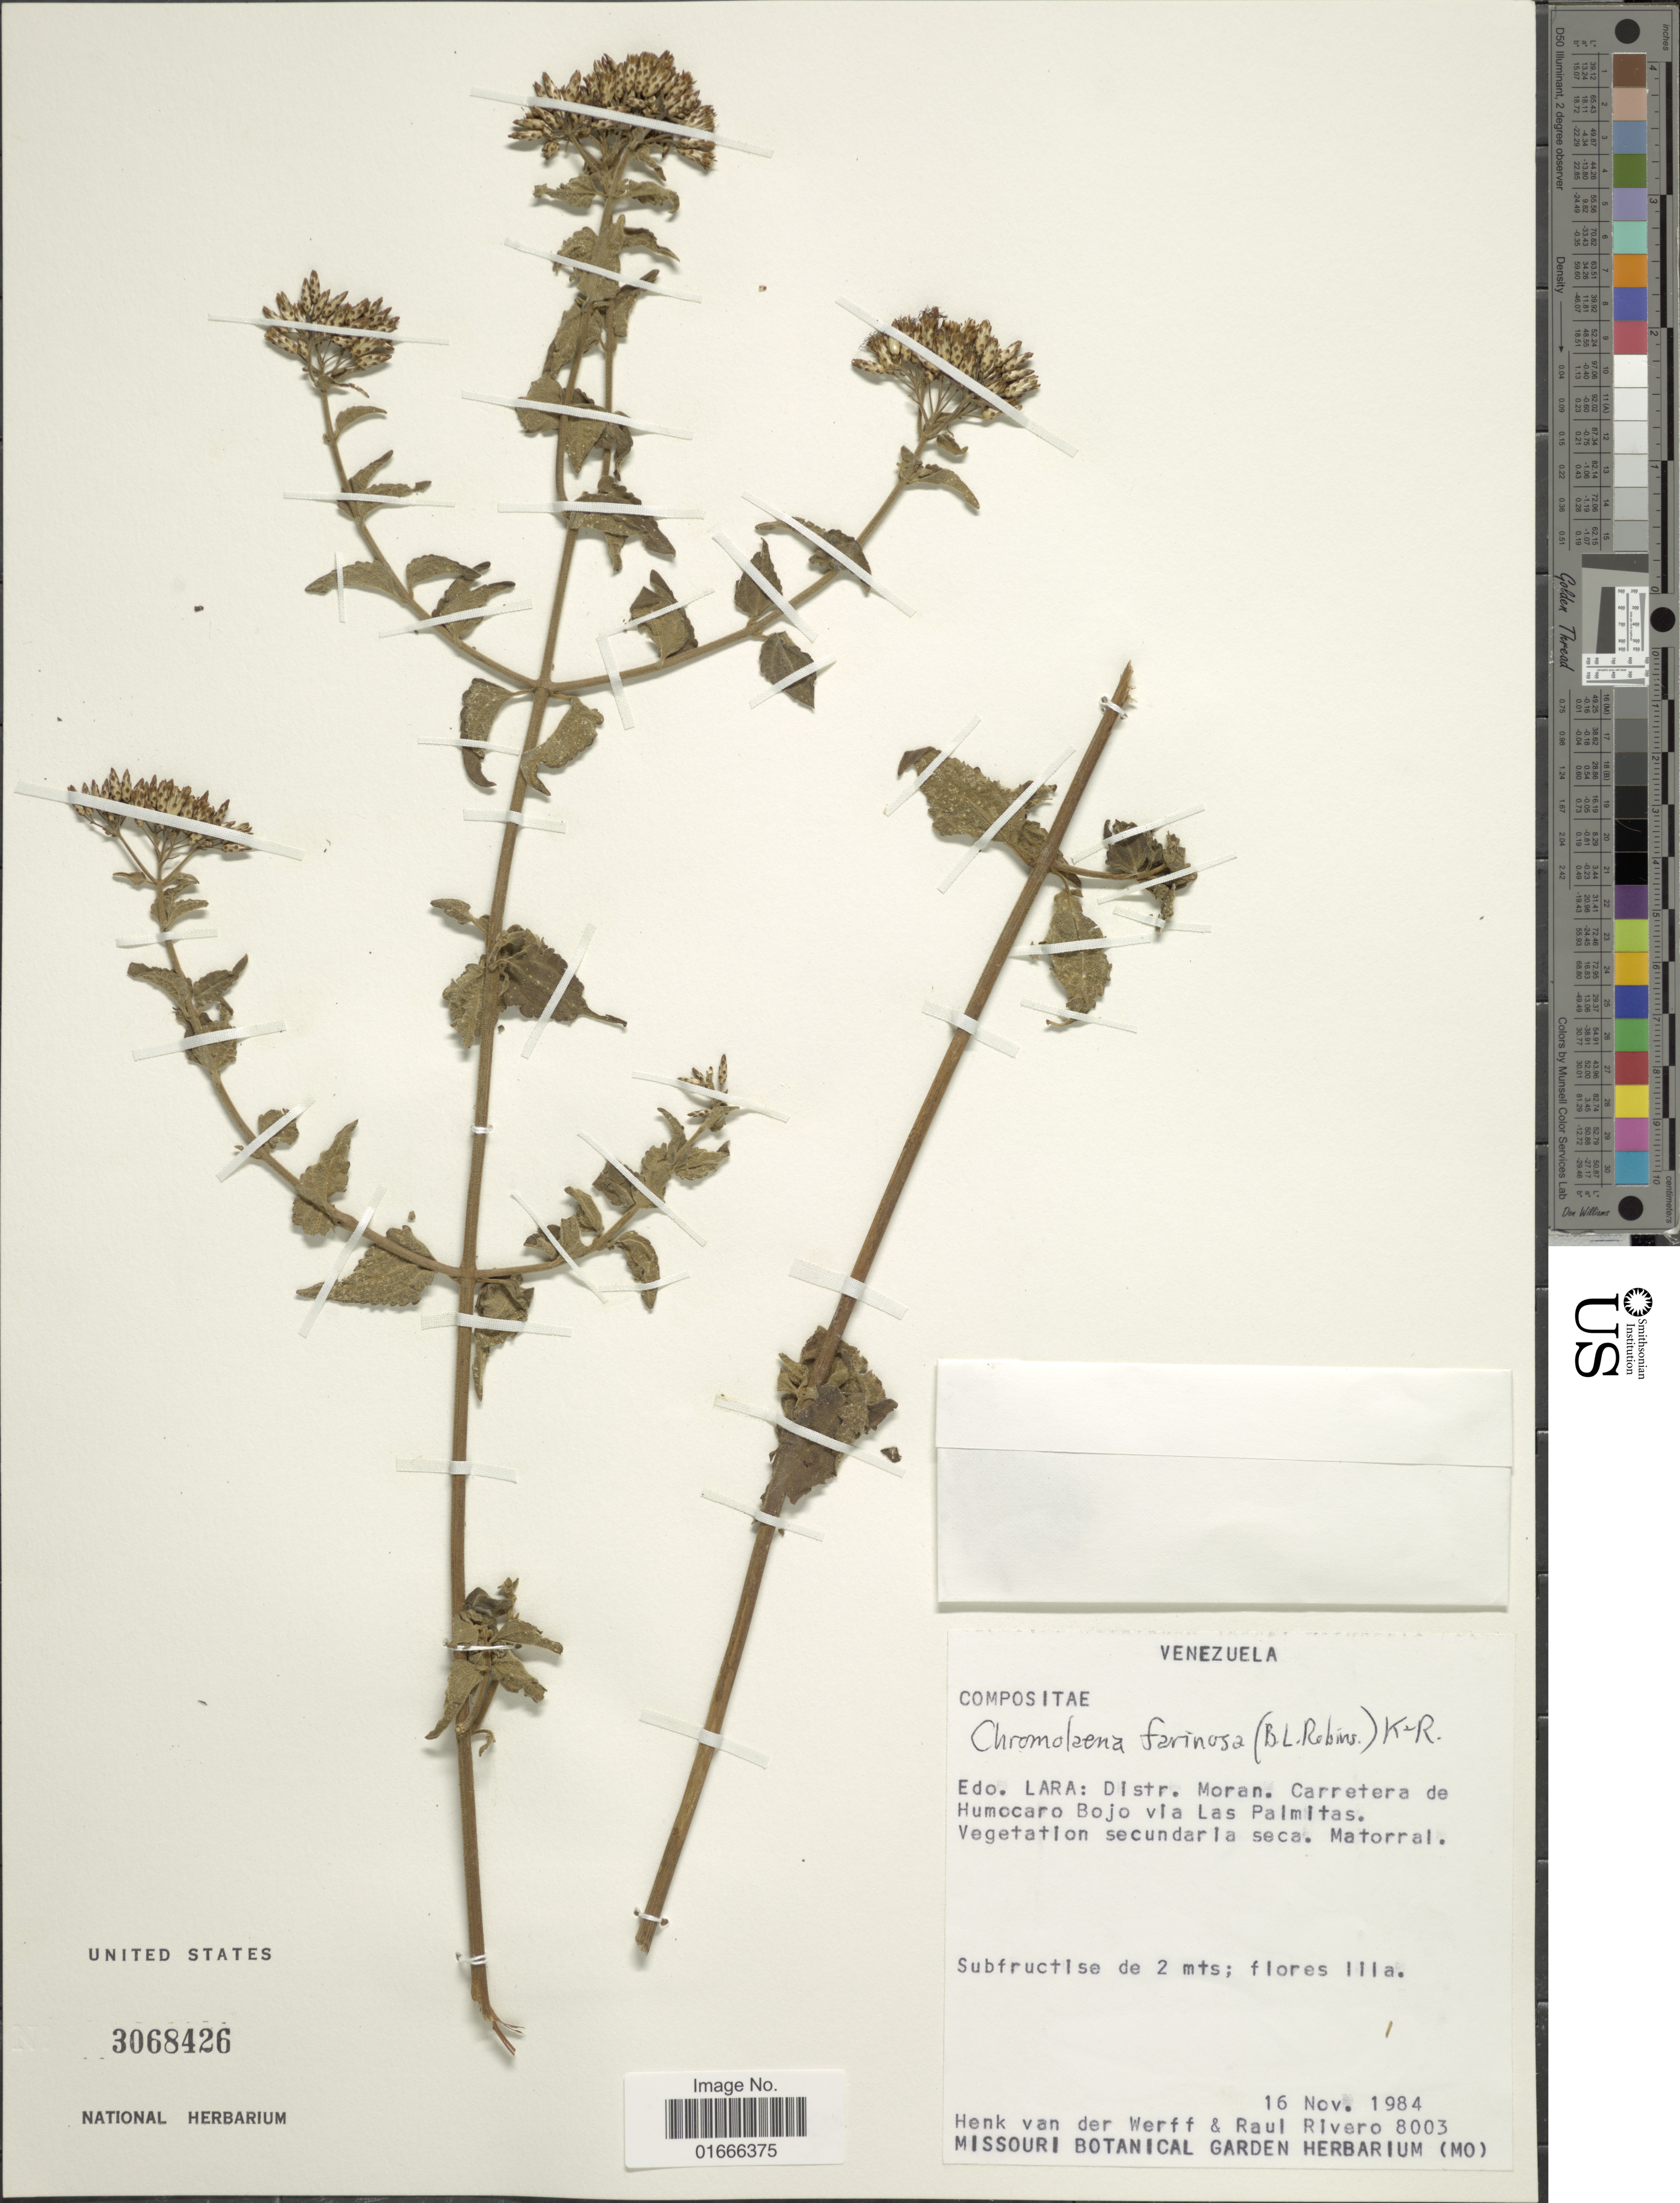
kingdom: Plantae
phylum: Tracheophyta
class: Magnoliopsida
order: Asterales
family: Asteraceae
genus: Chromolaena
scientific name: Chromolaena farinosa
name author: (B.L. Rob.) R.M. King & H. Rob.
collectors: H. van der Werff & R. Rivero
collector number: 8003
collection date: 1984-11-16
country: Venezuela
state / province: Lara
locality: Distr. Moran, Carretera de Humocaro Bojo via Las Palmitas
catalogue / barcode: US 3068426